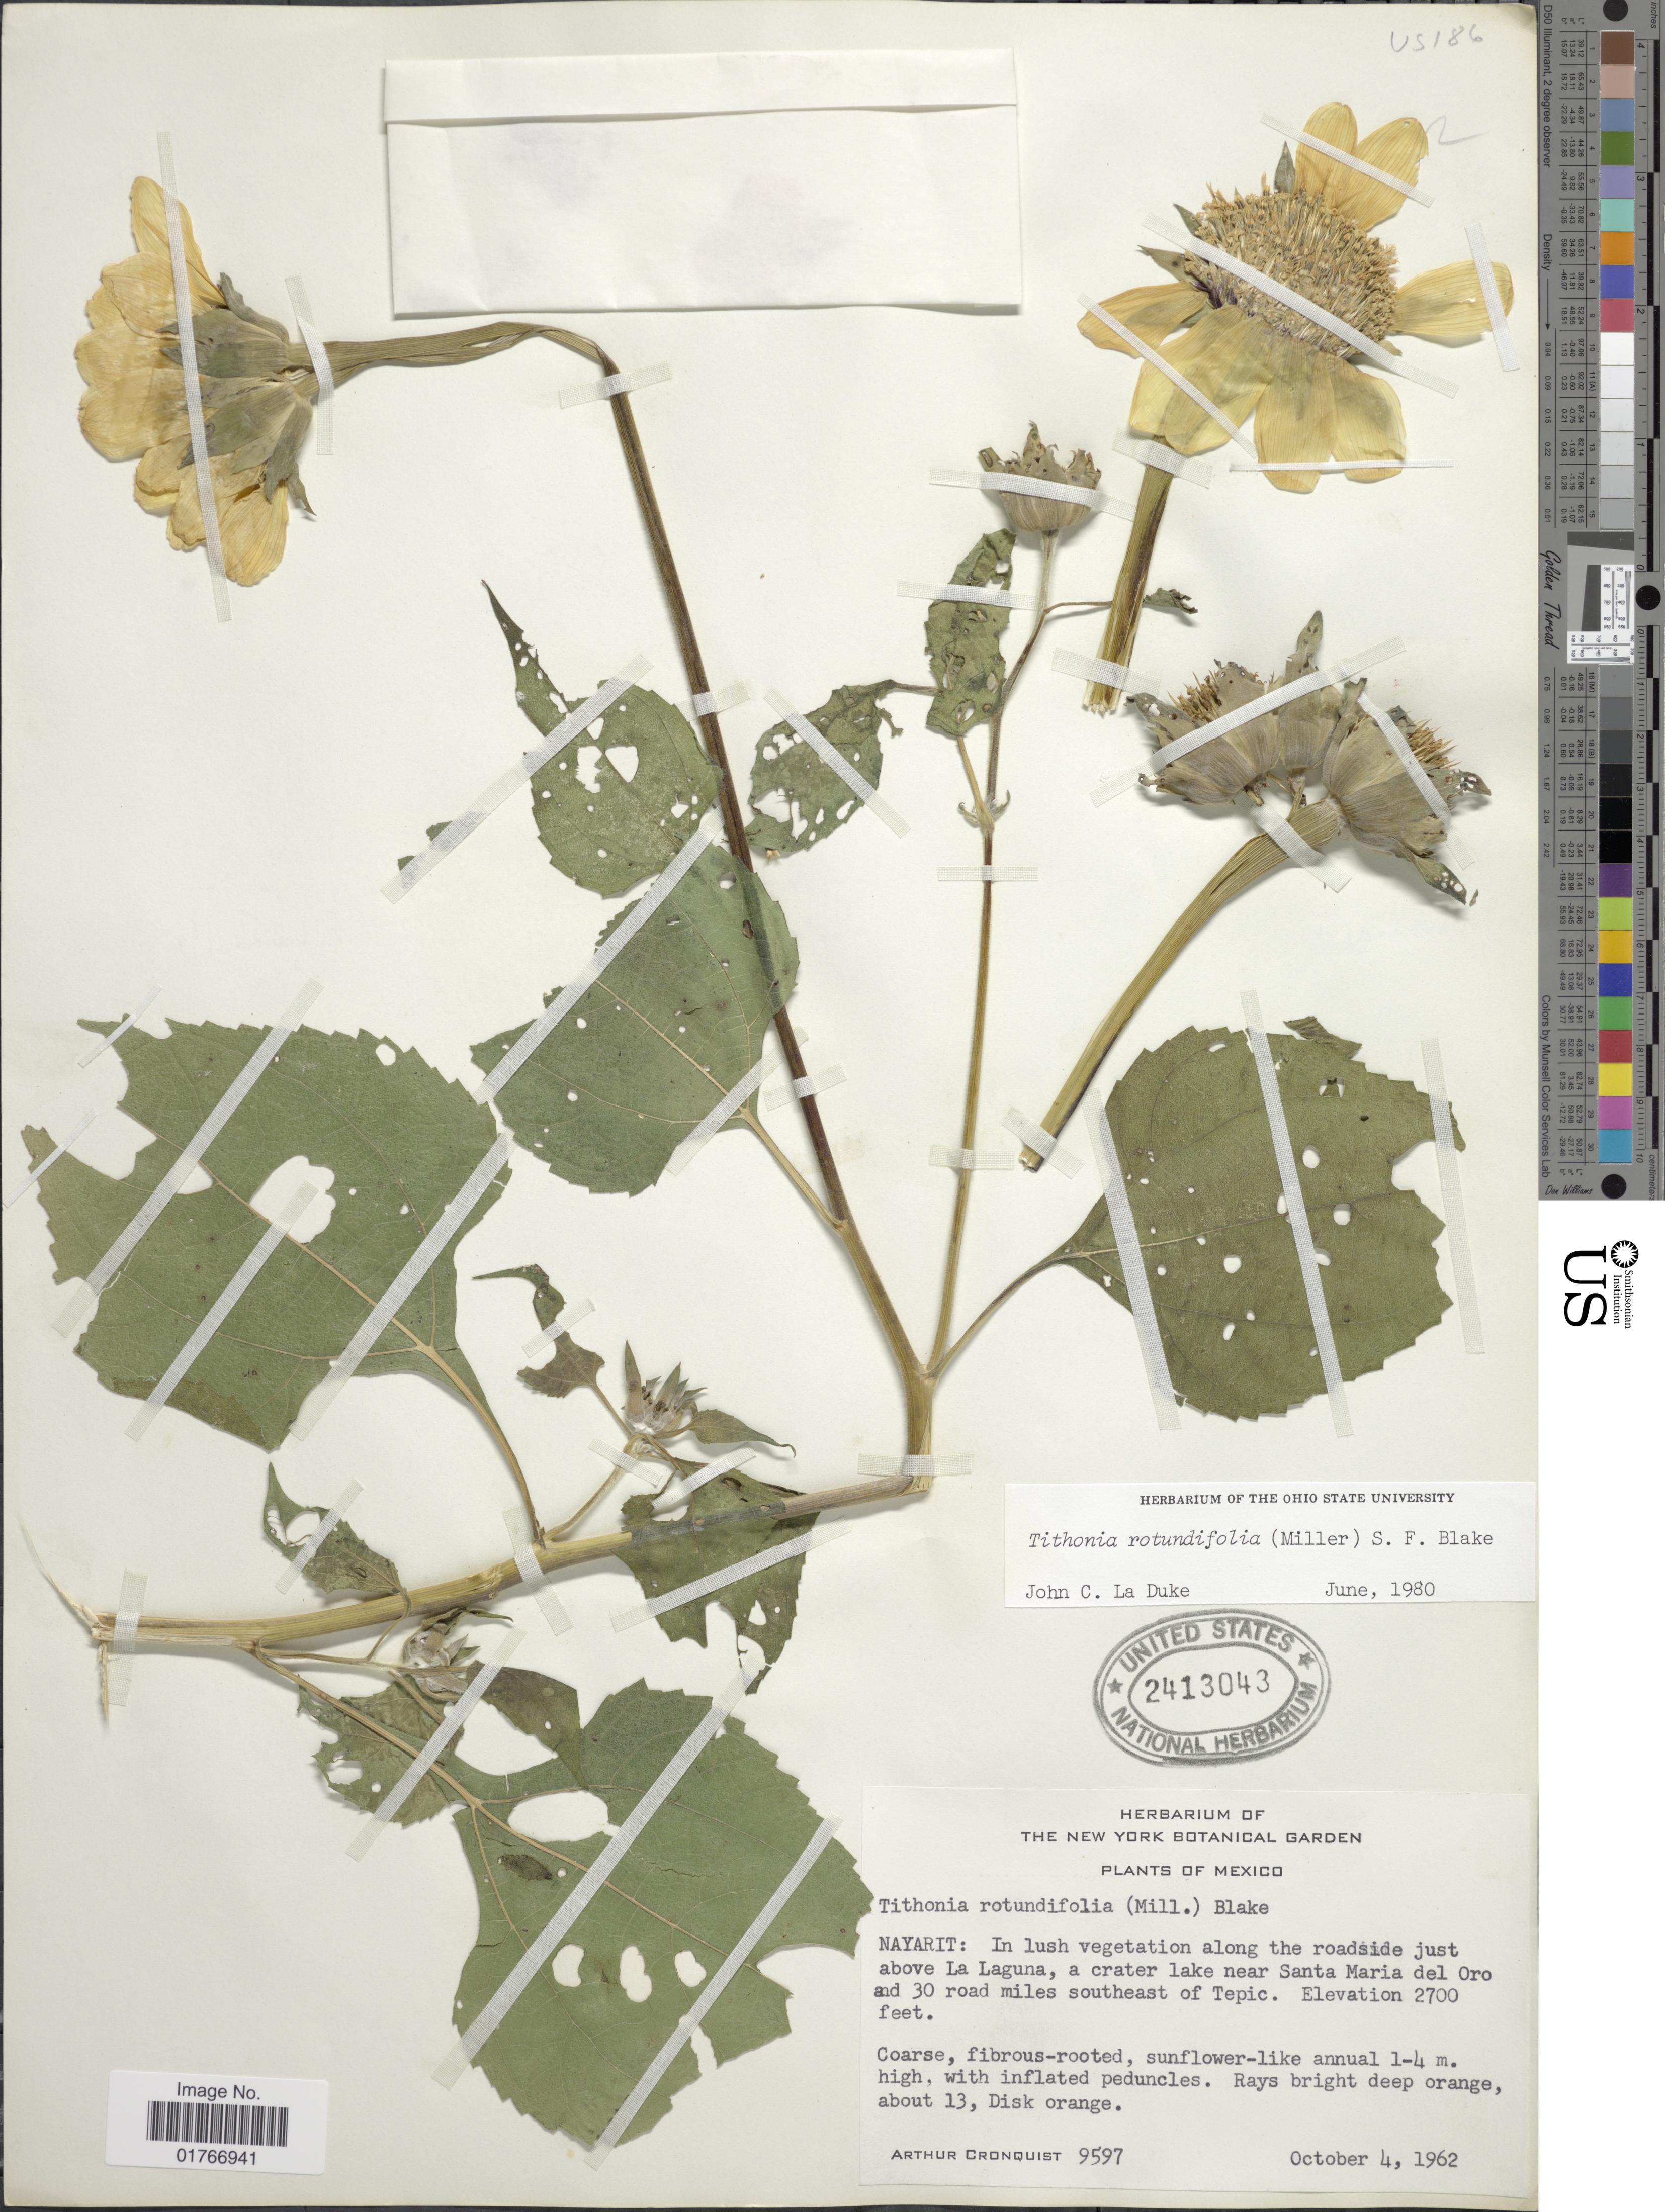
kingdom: Plantae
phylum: Tracheophyta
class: Magnoliopsida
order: Asterales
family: Asteraceae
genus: Tithonia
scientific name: Tithonia rotundifolia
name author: (Mill.) S.F. Blake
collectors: A. J. Cronquist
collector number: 9597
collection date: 1962-10-04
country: Mexico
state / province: Nayarit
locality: Along the roadside just above La Laguna, a crater lake near Santa Maria del Oro and 30 road miles southeast of Tepic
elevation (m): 823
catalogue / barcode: US 2413043